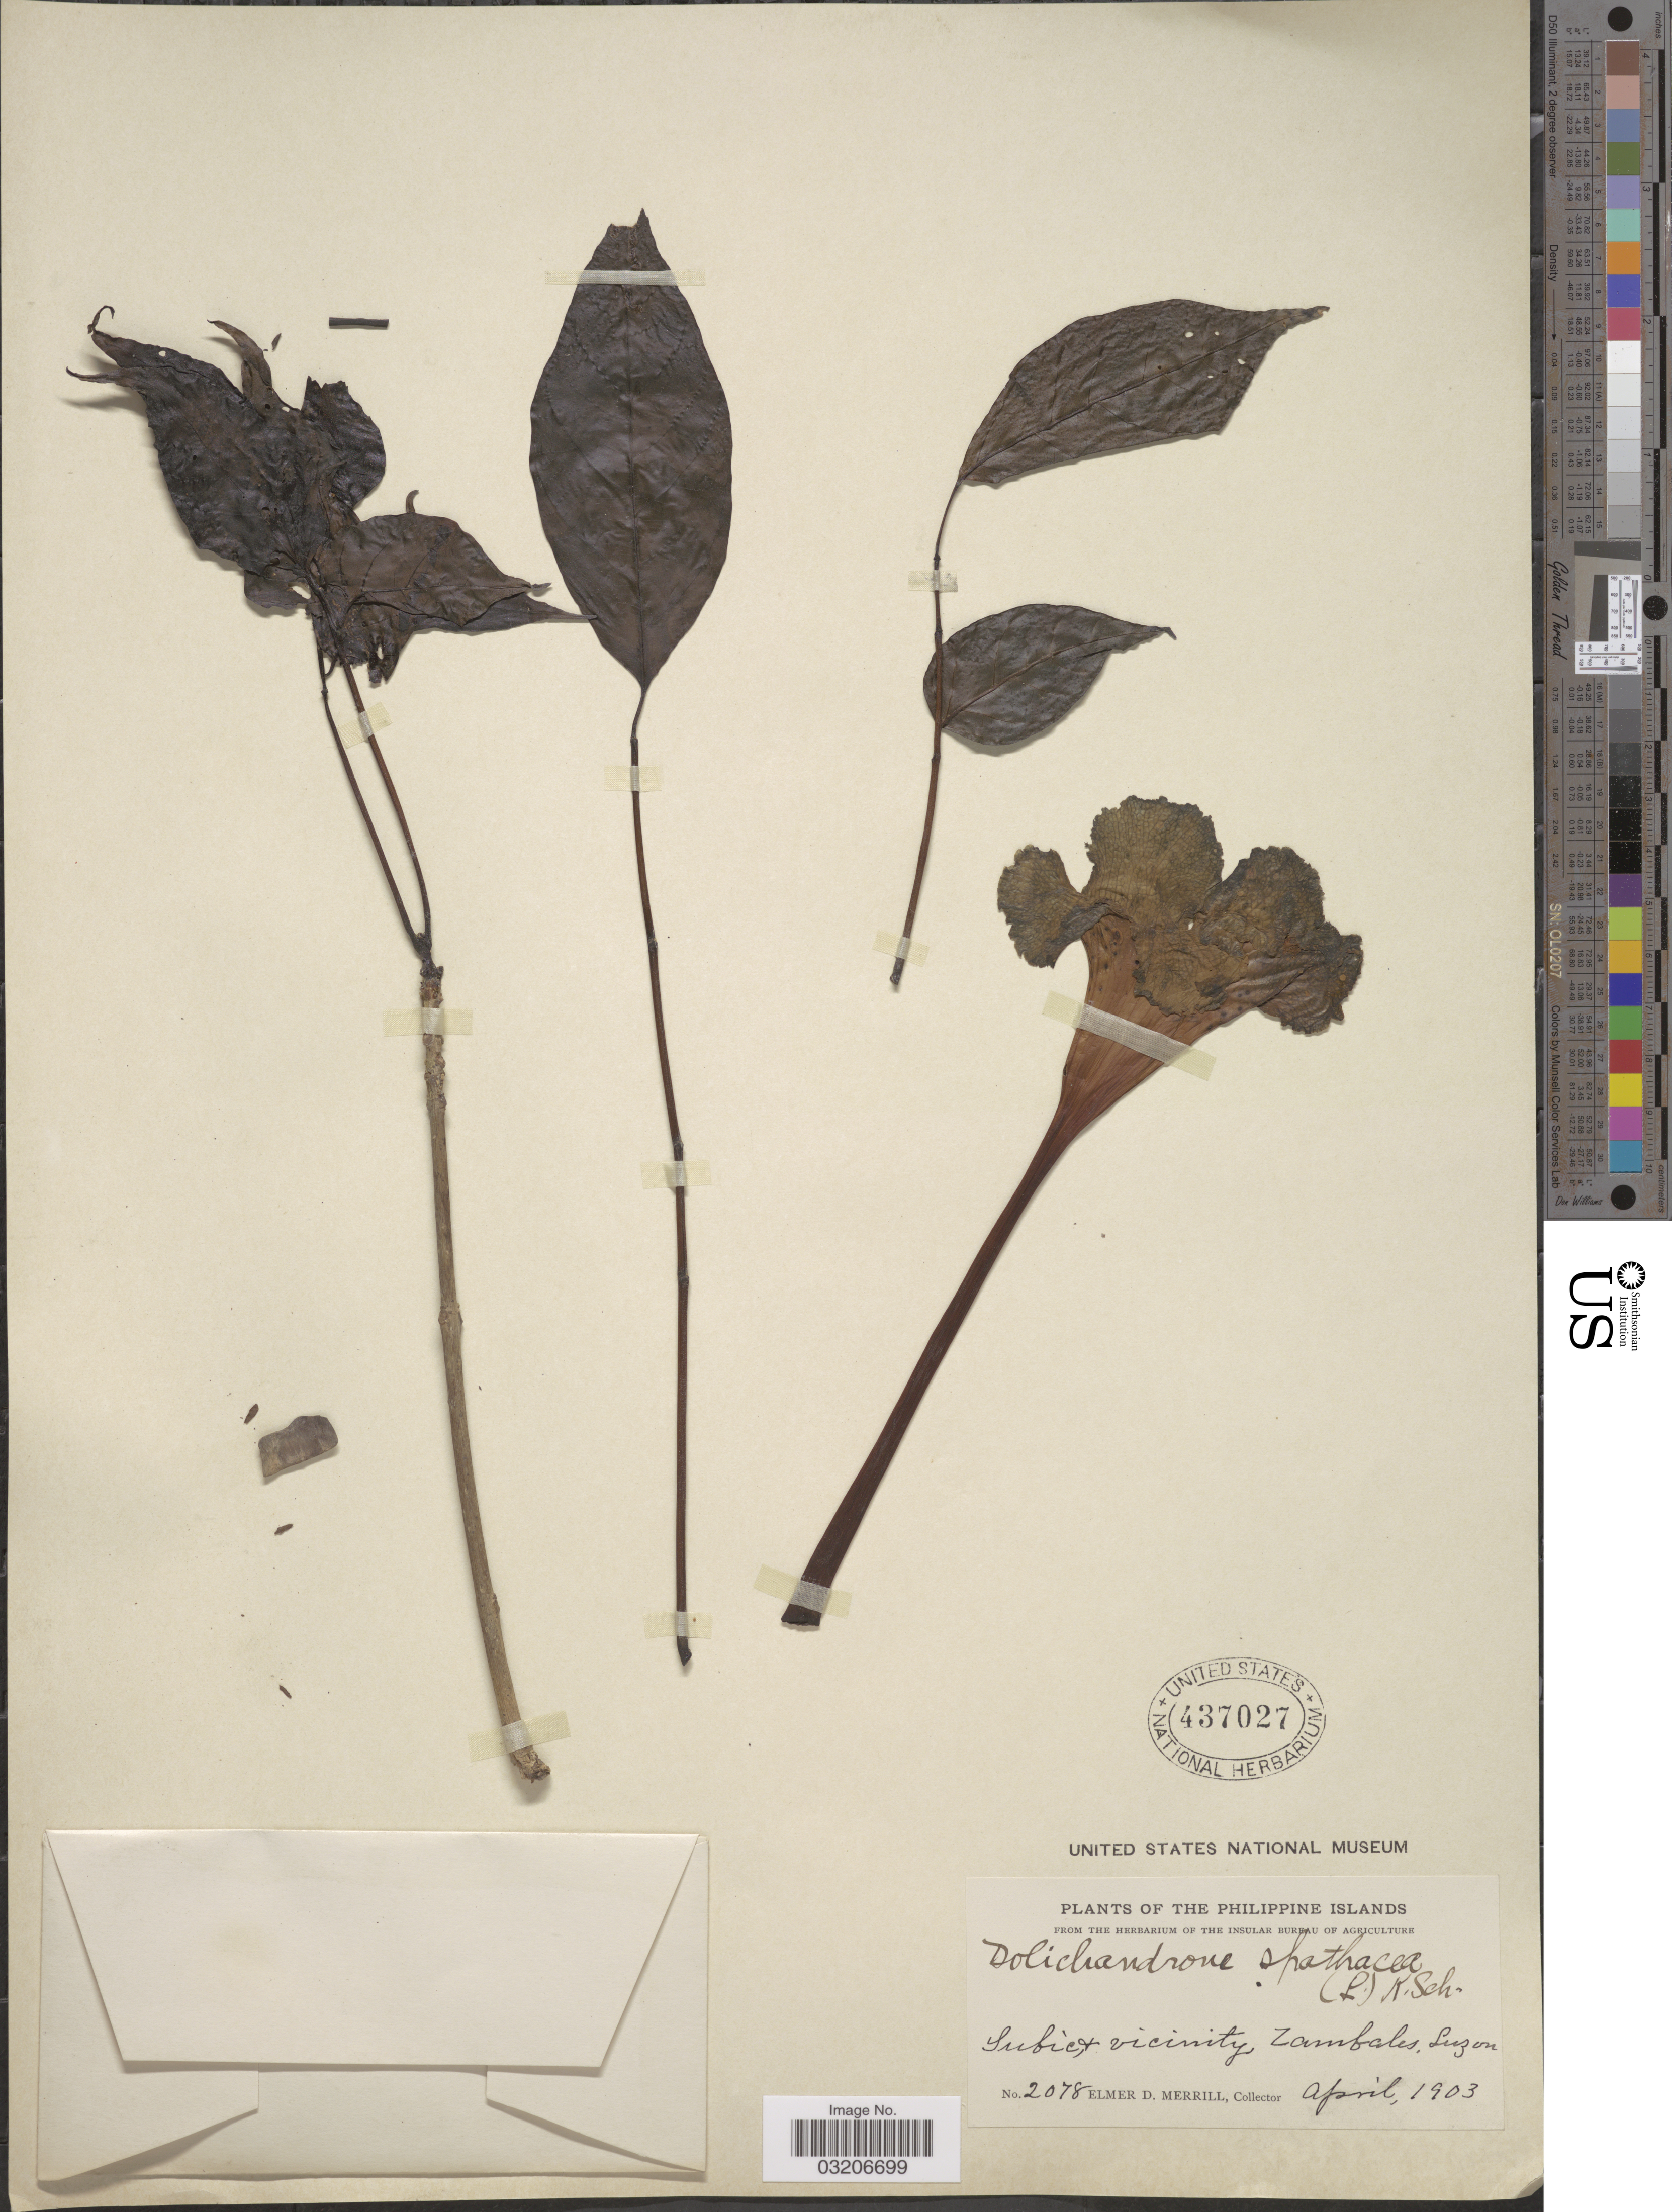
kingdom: Plantae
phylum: Tracheophyta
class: Magnoliopsida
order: Lamiales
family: Bignoniaceae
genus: Dolichandrone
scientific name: Dolichandrone spathacea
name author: (L. f.) K. Schum.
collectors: E. D. Merrill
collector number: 2078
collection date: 1903-04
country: Philippines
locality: The Philippine Islands. Subic, & vicinity, Zambales, Luzon.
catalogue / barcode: US 437027